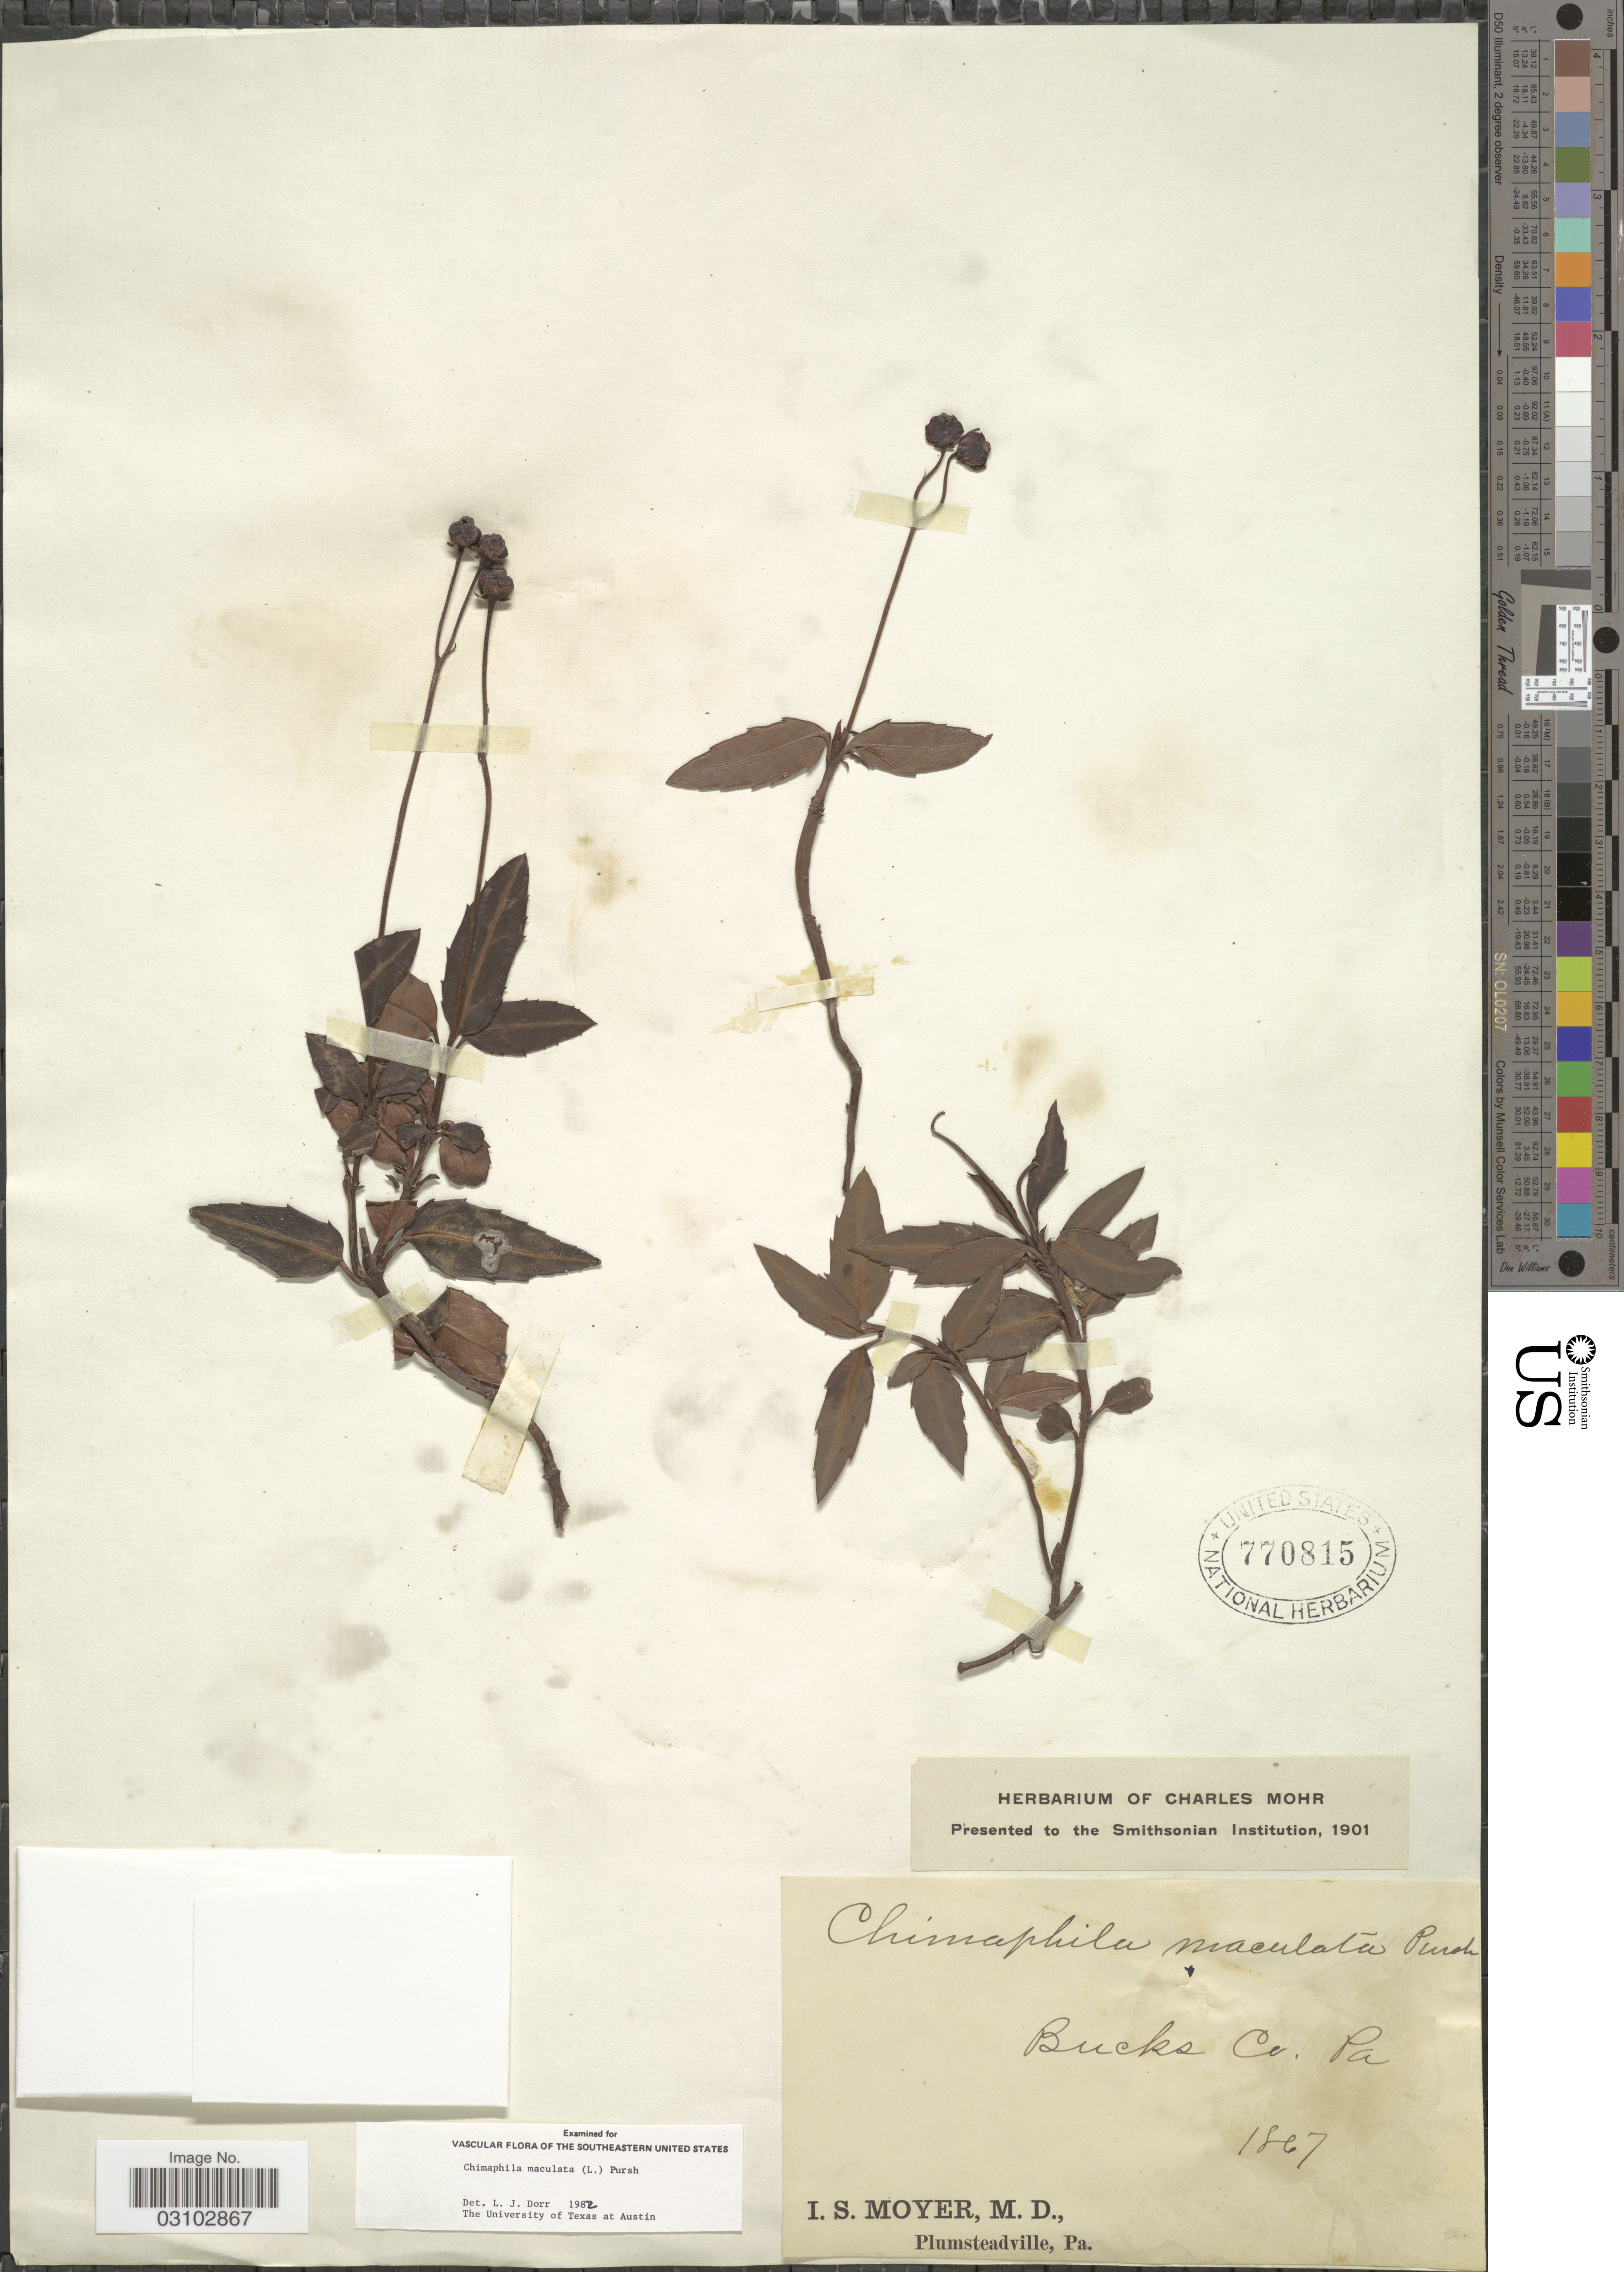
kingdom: Plantae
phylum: Tracheophyta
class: Magnoliopsida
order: Ericales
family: Ericaceae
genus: Chimaphila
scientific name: Chimaphila maculata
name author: (L.) Pursh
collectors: I. S. Moyer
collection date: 1867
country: United States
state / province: Pennsylvania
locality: Bucks Co.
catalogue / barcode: US 770815